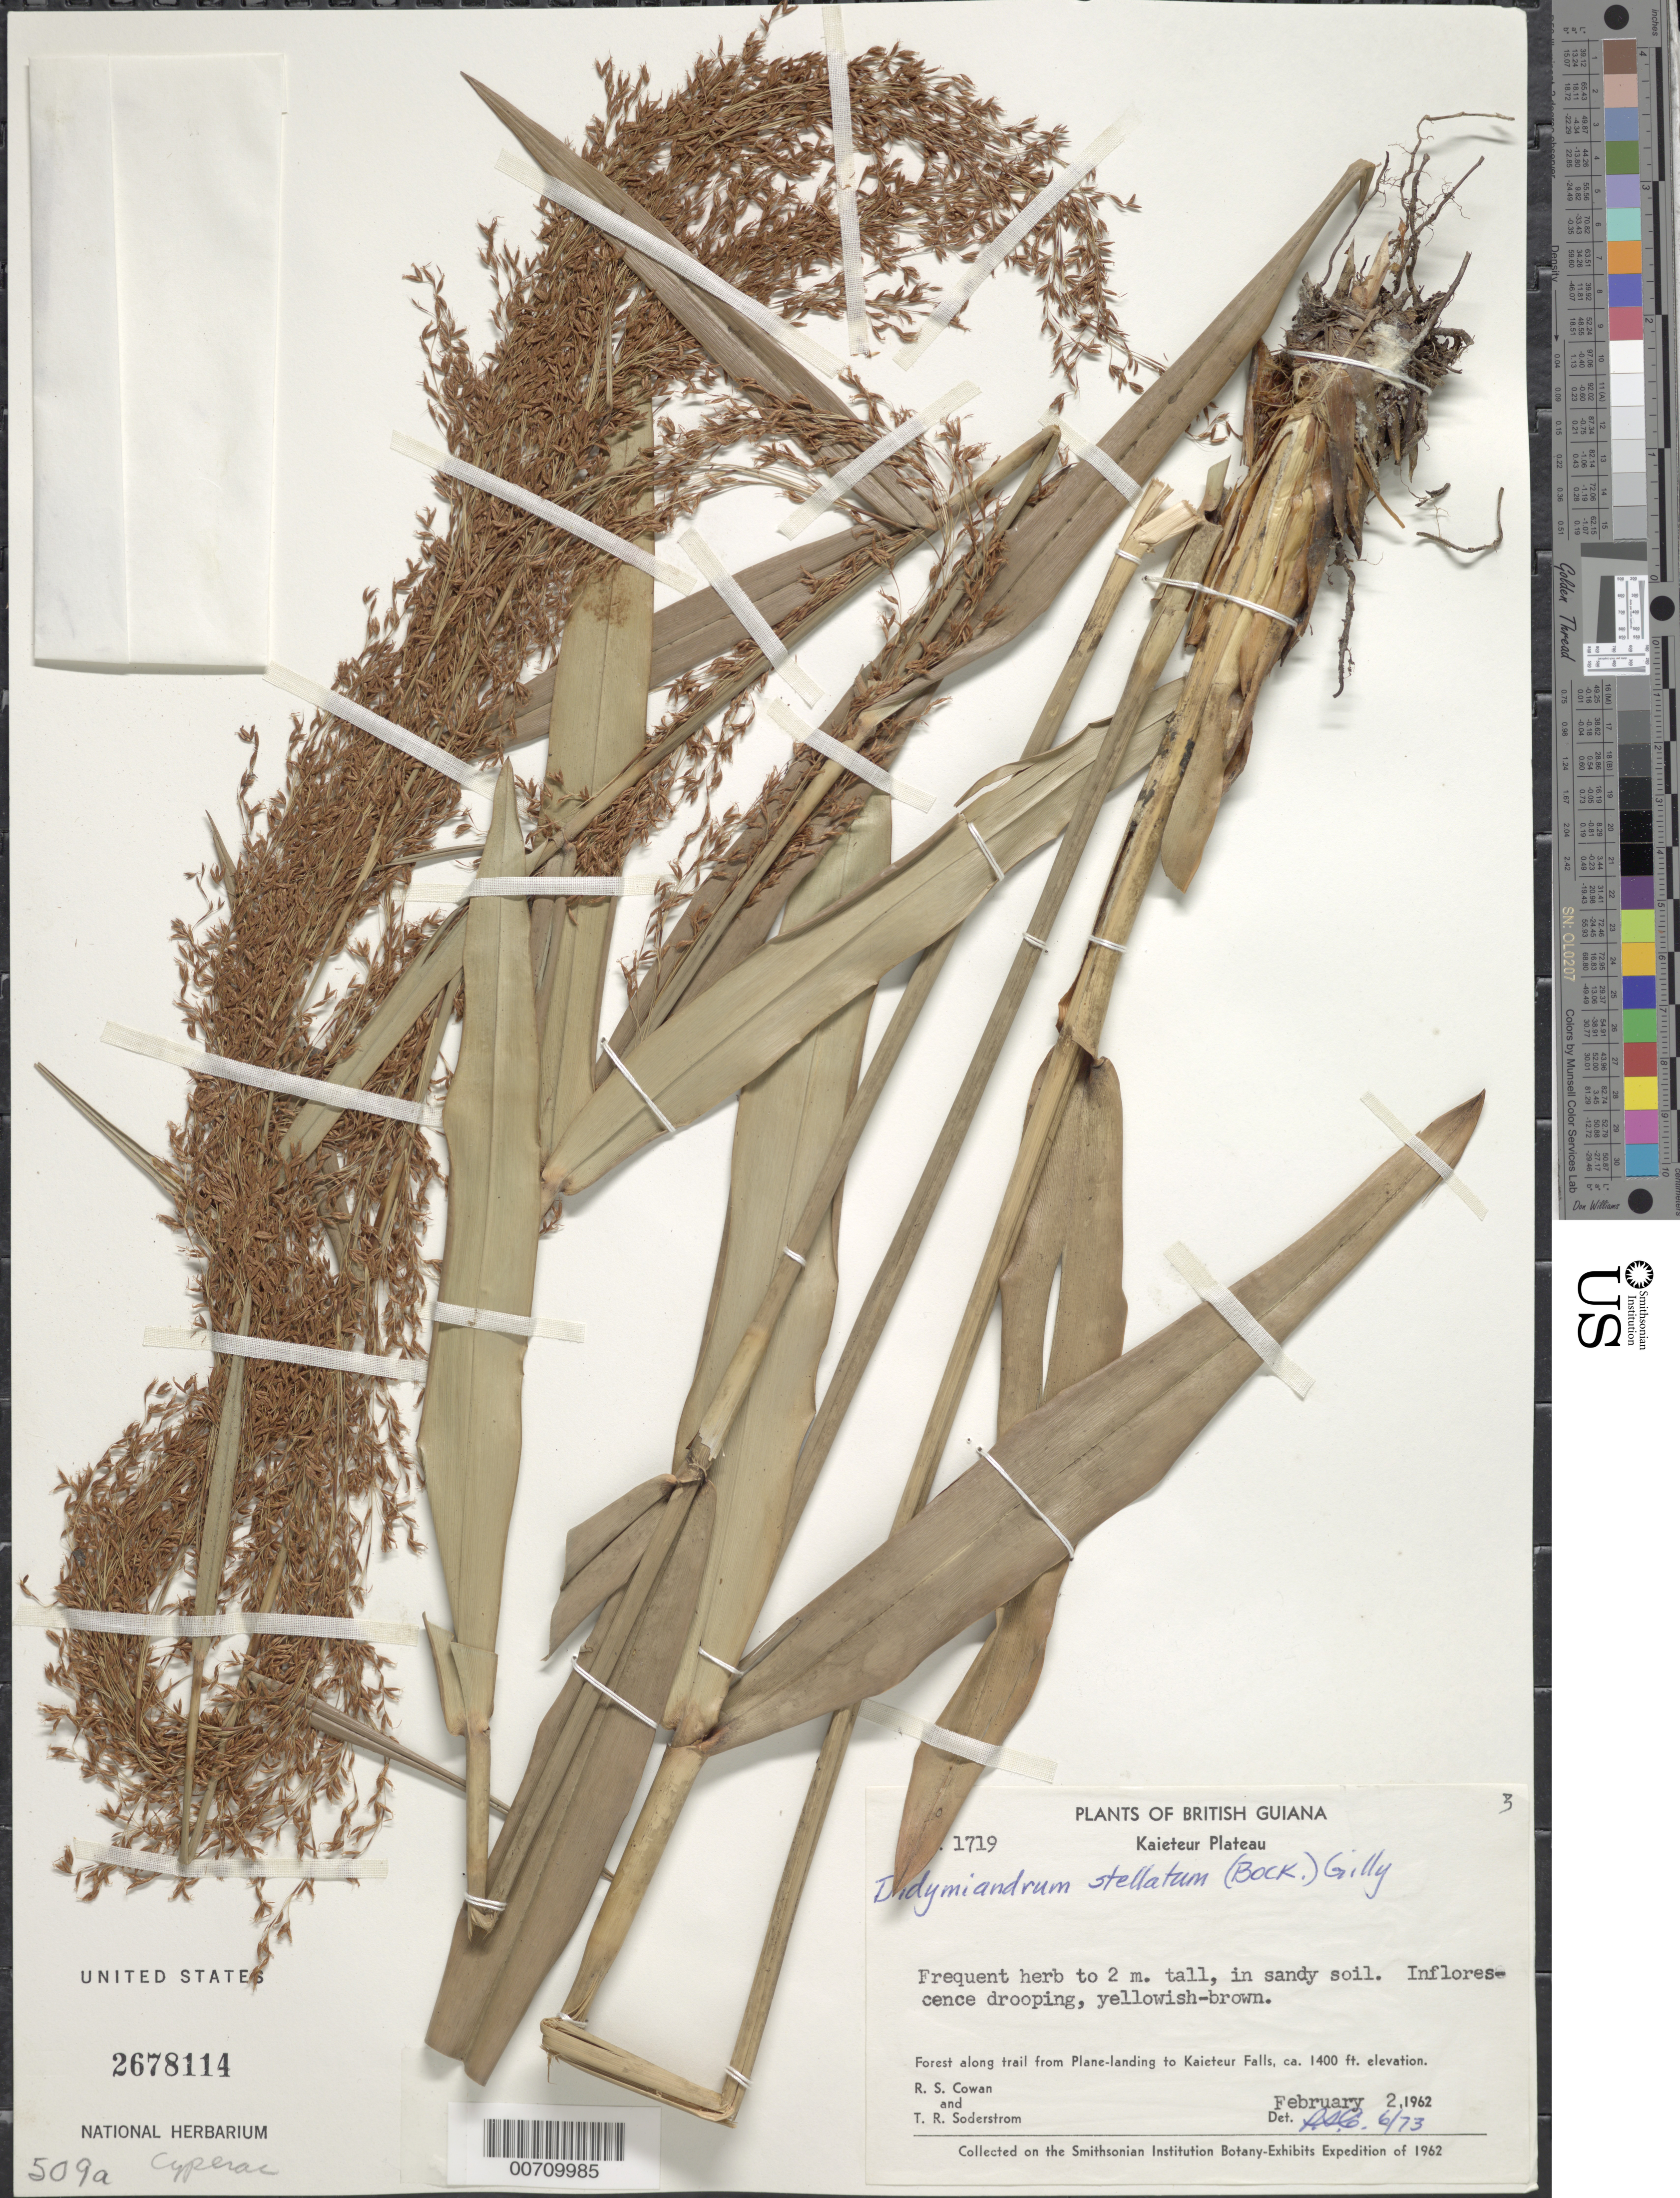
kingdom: Plantae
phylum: Tracheophyta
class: Liliopsida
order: Poales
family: Cyperaceae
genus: Didymiandrum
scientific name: Didymiandrum stellatum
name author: (Boeckeler) Gilly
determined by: Cowan, R. S.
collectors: R. S. Cowan & T. R. Soderstrom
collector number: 1719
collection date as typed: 2-Feb-62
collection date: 1962-02-02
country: Guyana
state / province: Potaro-Siparuni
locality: Kaieteur Plateau, along trail from plane landing to Kaieteur Falls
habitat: Sandy soil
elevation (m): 427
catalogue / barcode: US 2678114